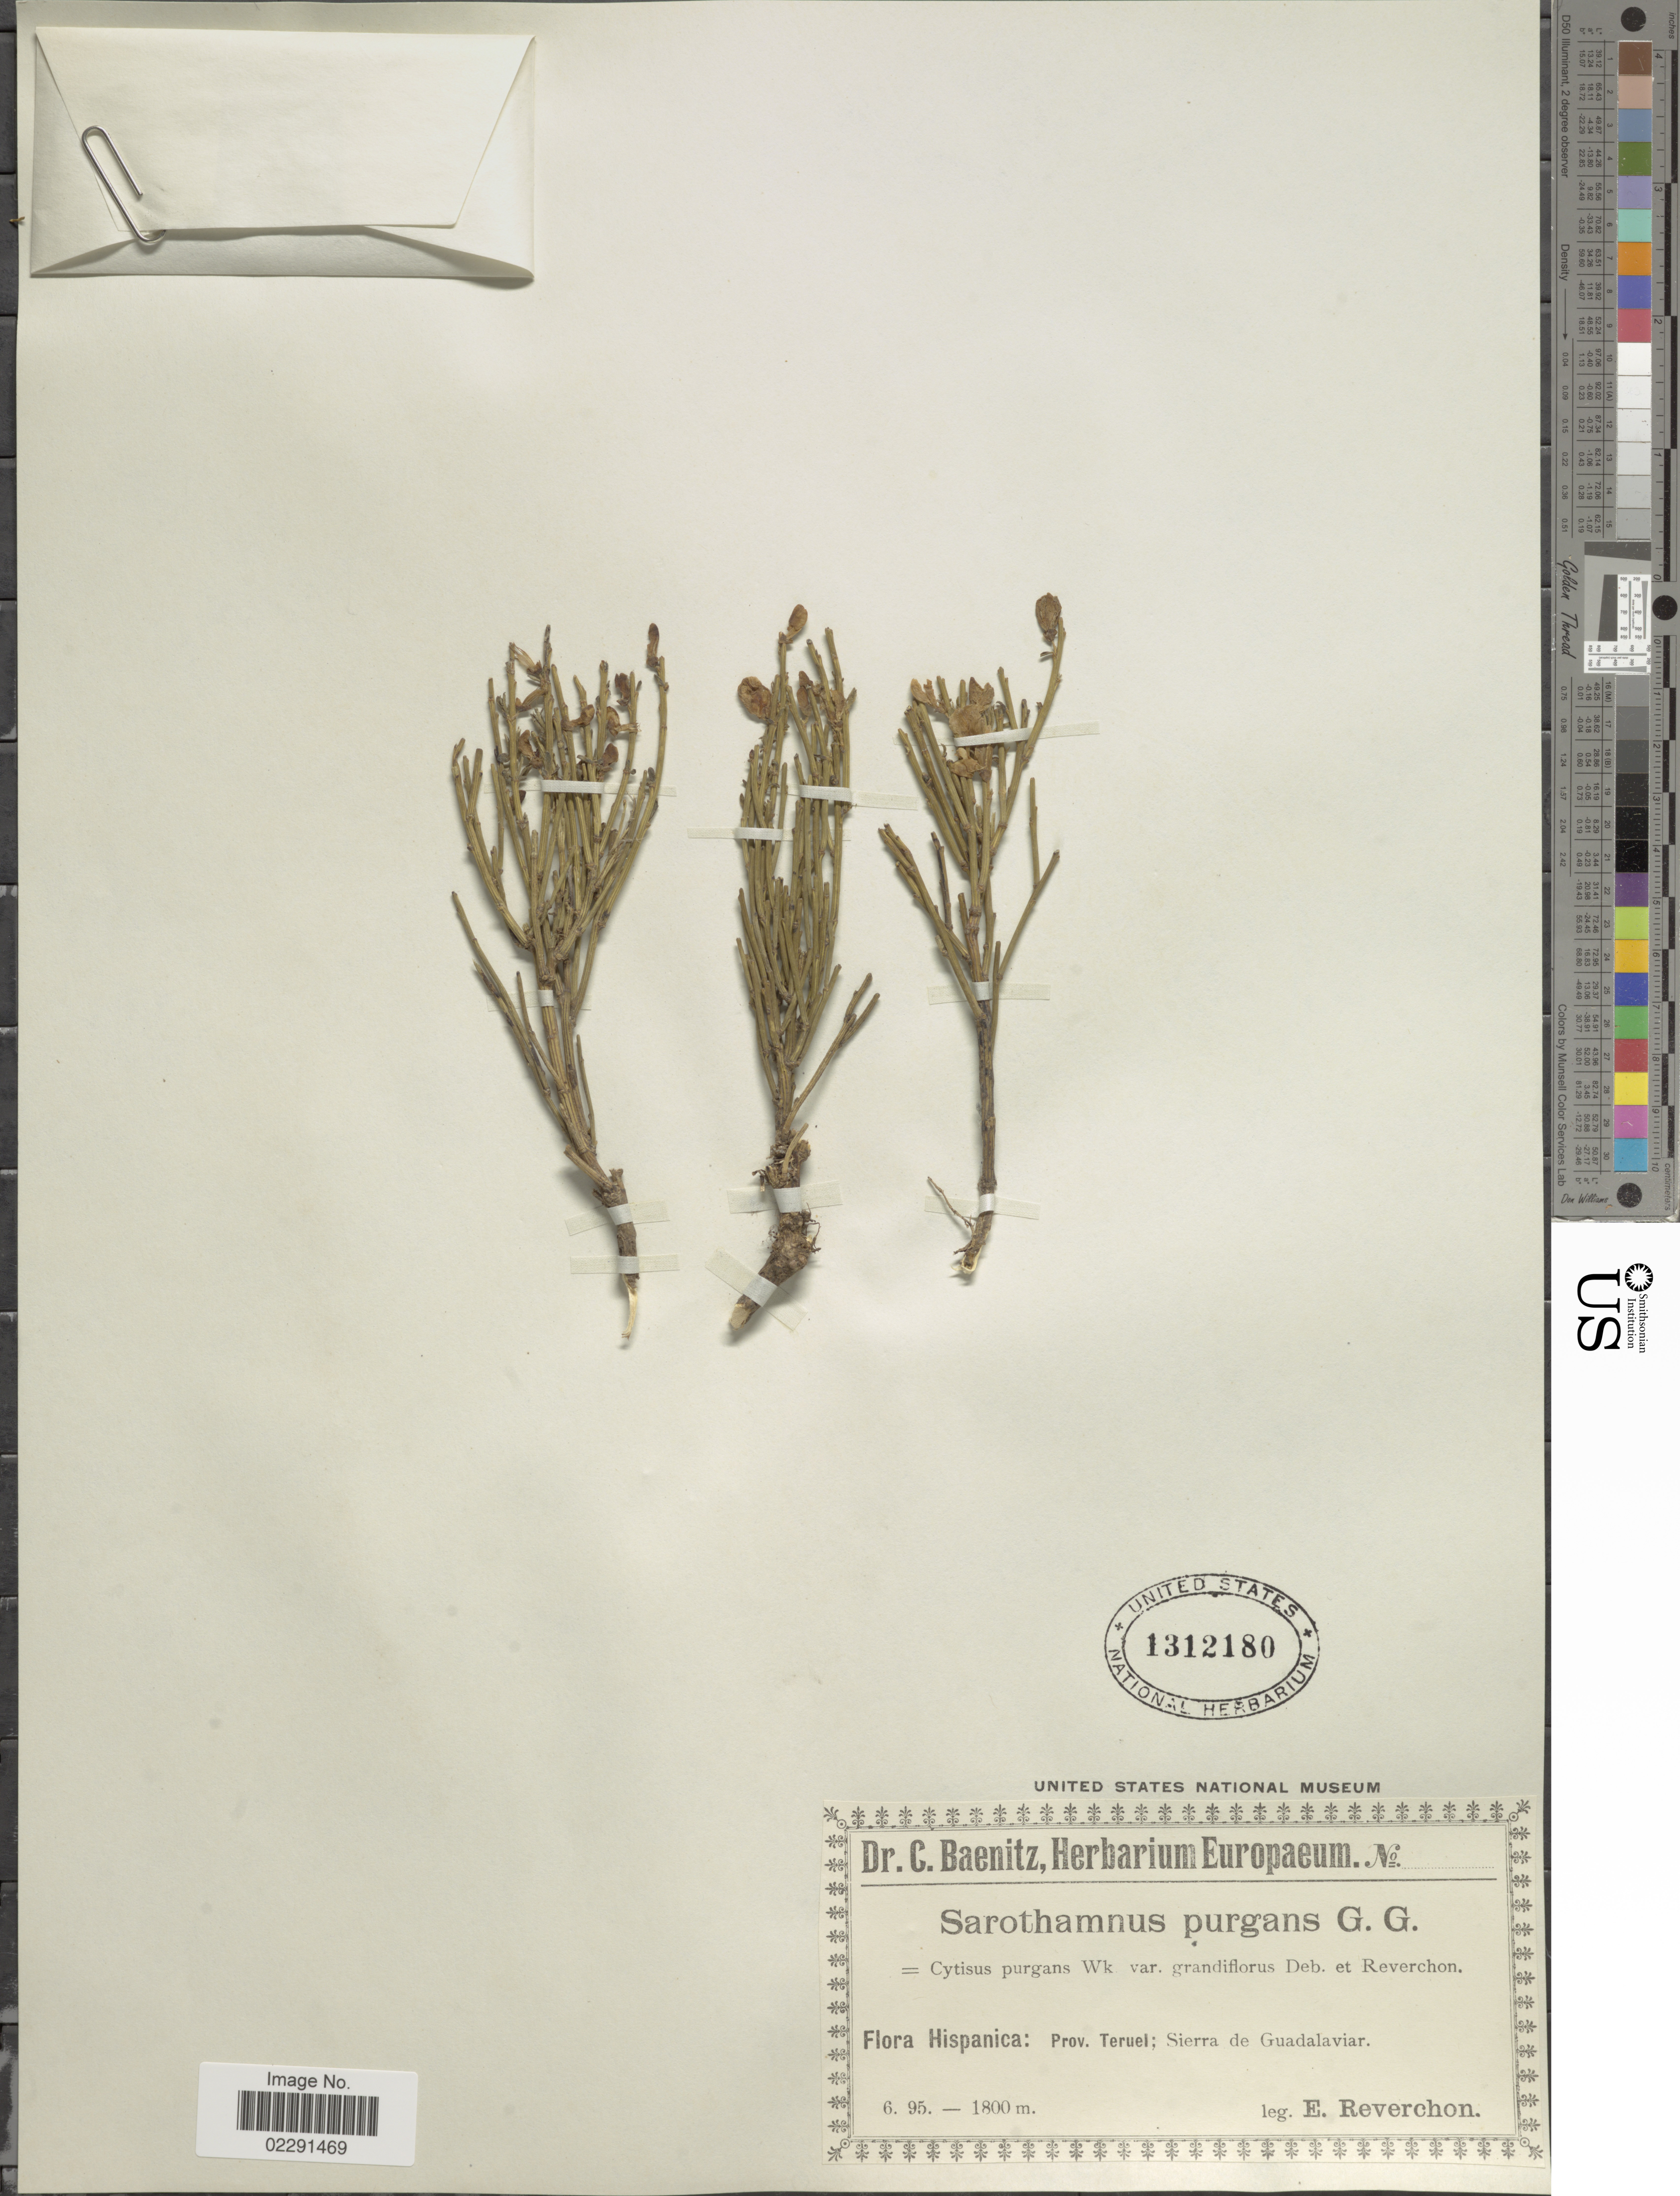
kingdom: Plantae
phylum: Tracheophyta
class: Magnoliopsida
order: Fabales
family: Fabaceae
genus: Genista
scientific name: Genista scorpius subsp. scorpius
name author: (L.) DC.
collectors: E. Reverchon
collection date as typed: Transcribed d/m/y: /6/95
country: Spain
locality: Hispanica: Prov. Teruel; Sierra de Guadalaviar.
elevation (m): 1800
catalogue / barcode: US 1312180